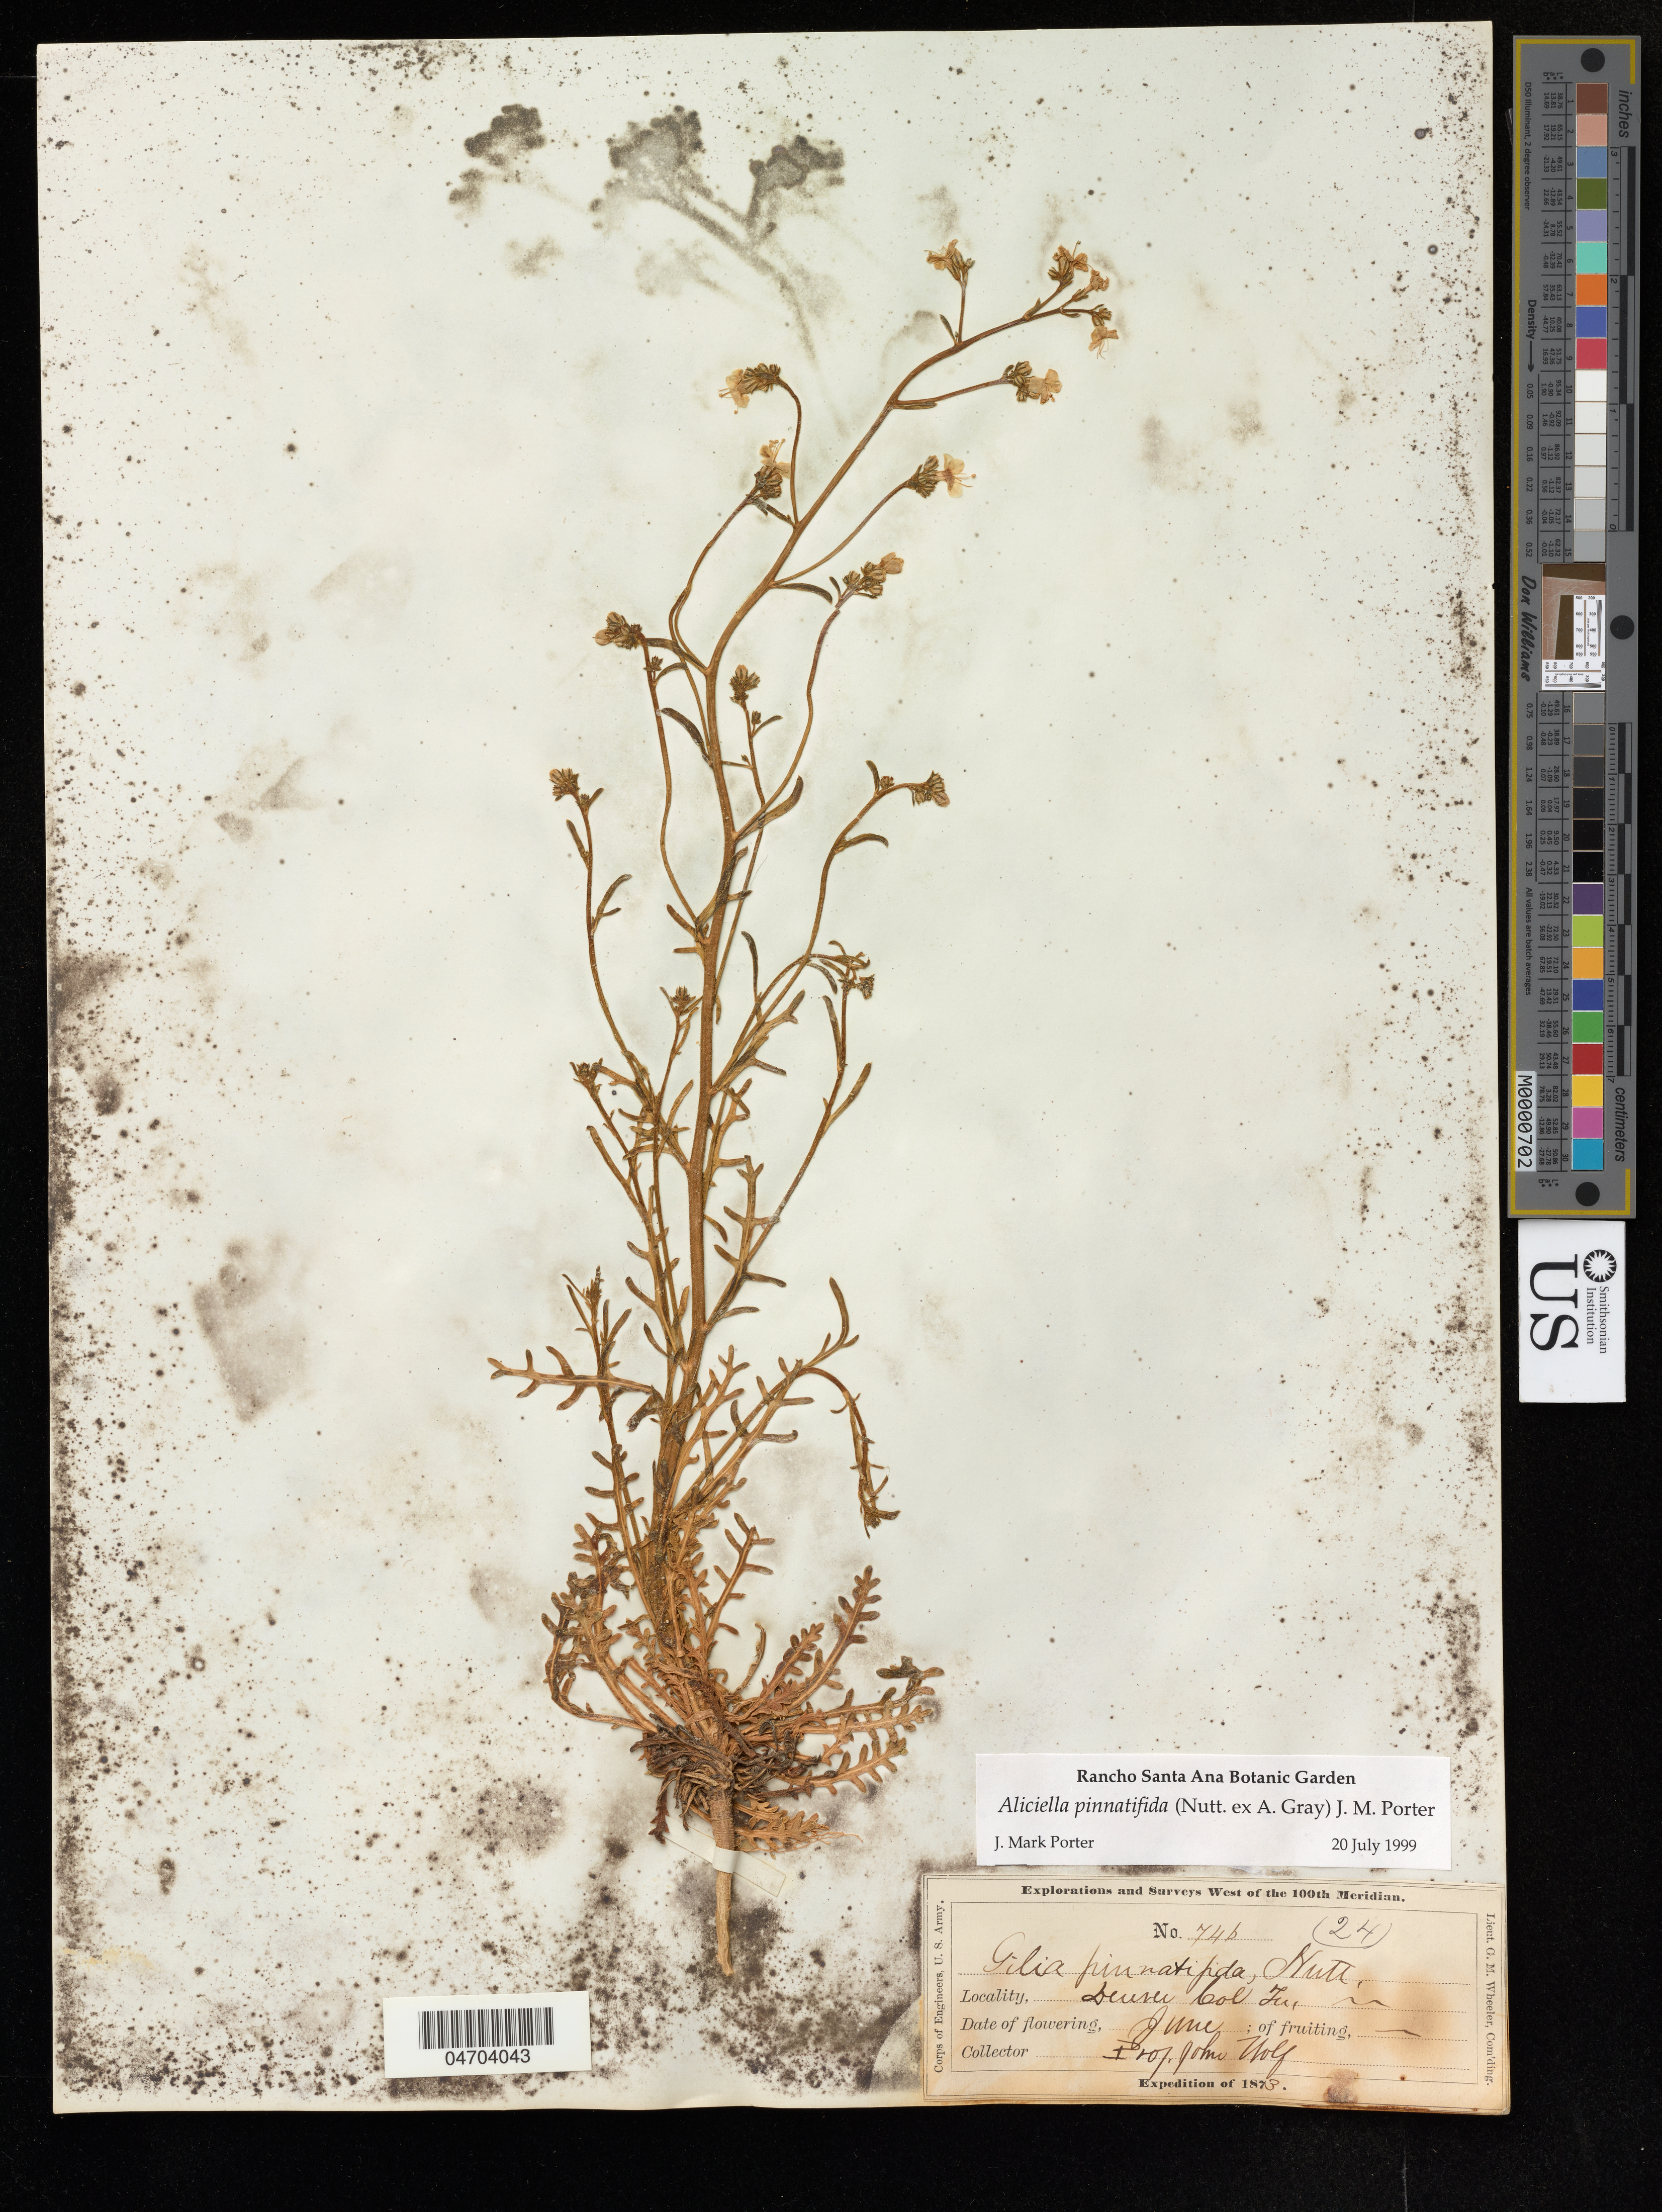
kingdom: Plantae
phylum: Tracheophyta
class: Magnoliopsida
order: Ericales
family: Polemoniaceae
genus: Aliciella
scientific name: Aliciella pinnatifida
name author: (Nutt. ex A. Gray) J.M. Porter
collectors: J. Wolf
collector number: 746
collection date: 1873-06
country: United States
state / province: Colorado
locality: Denver Col. Ter.